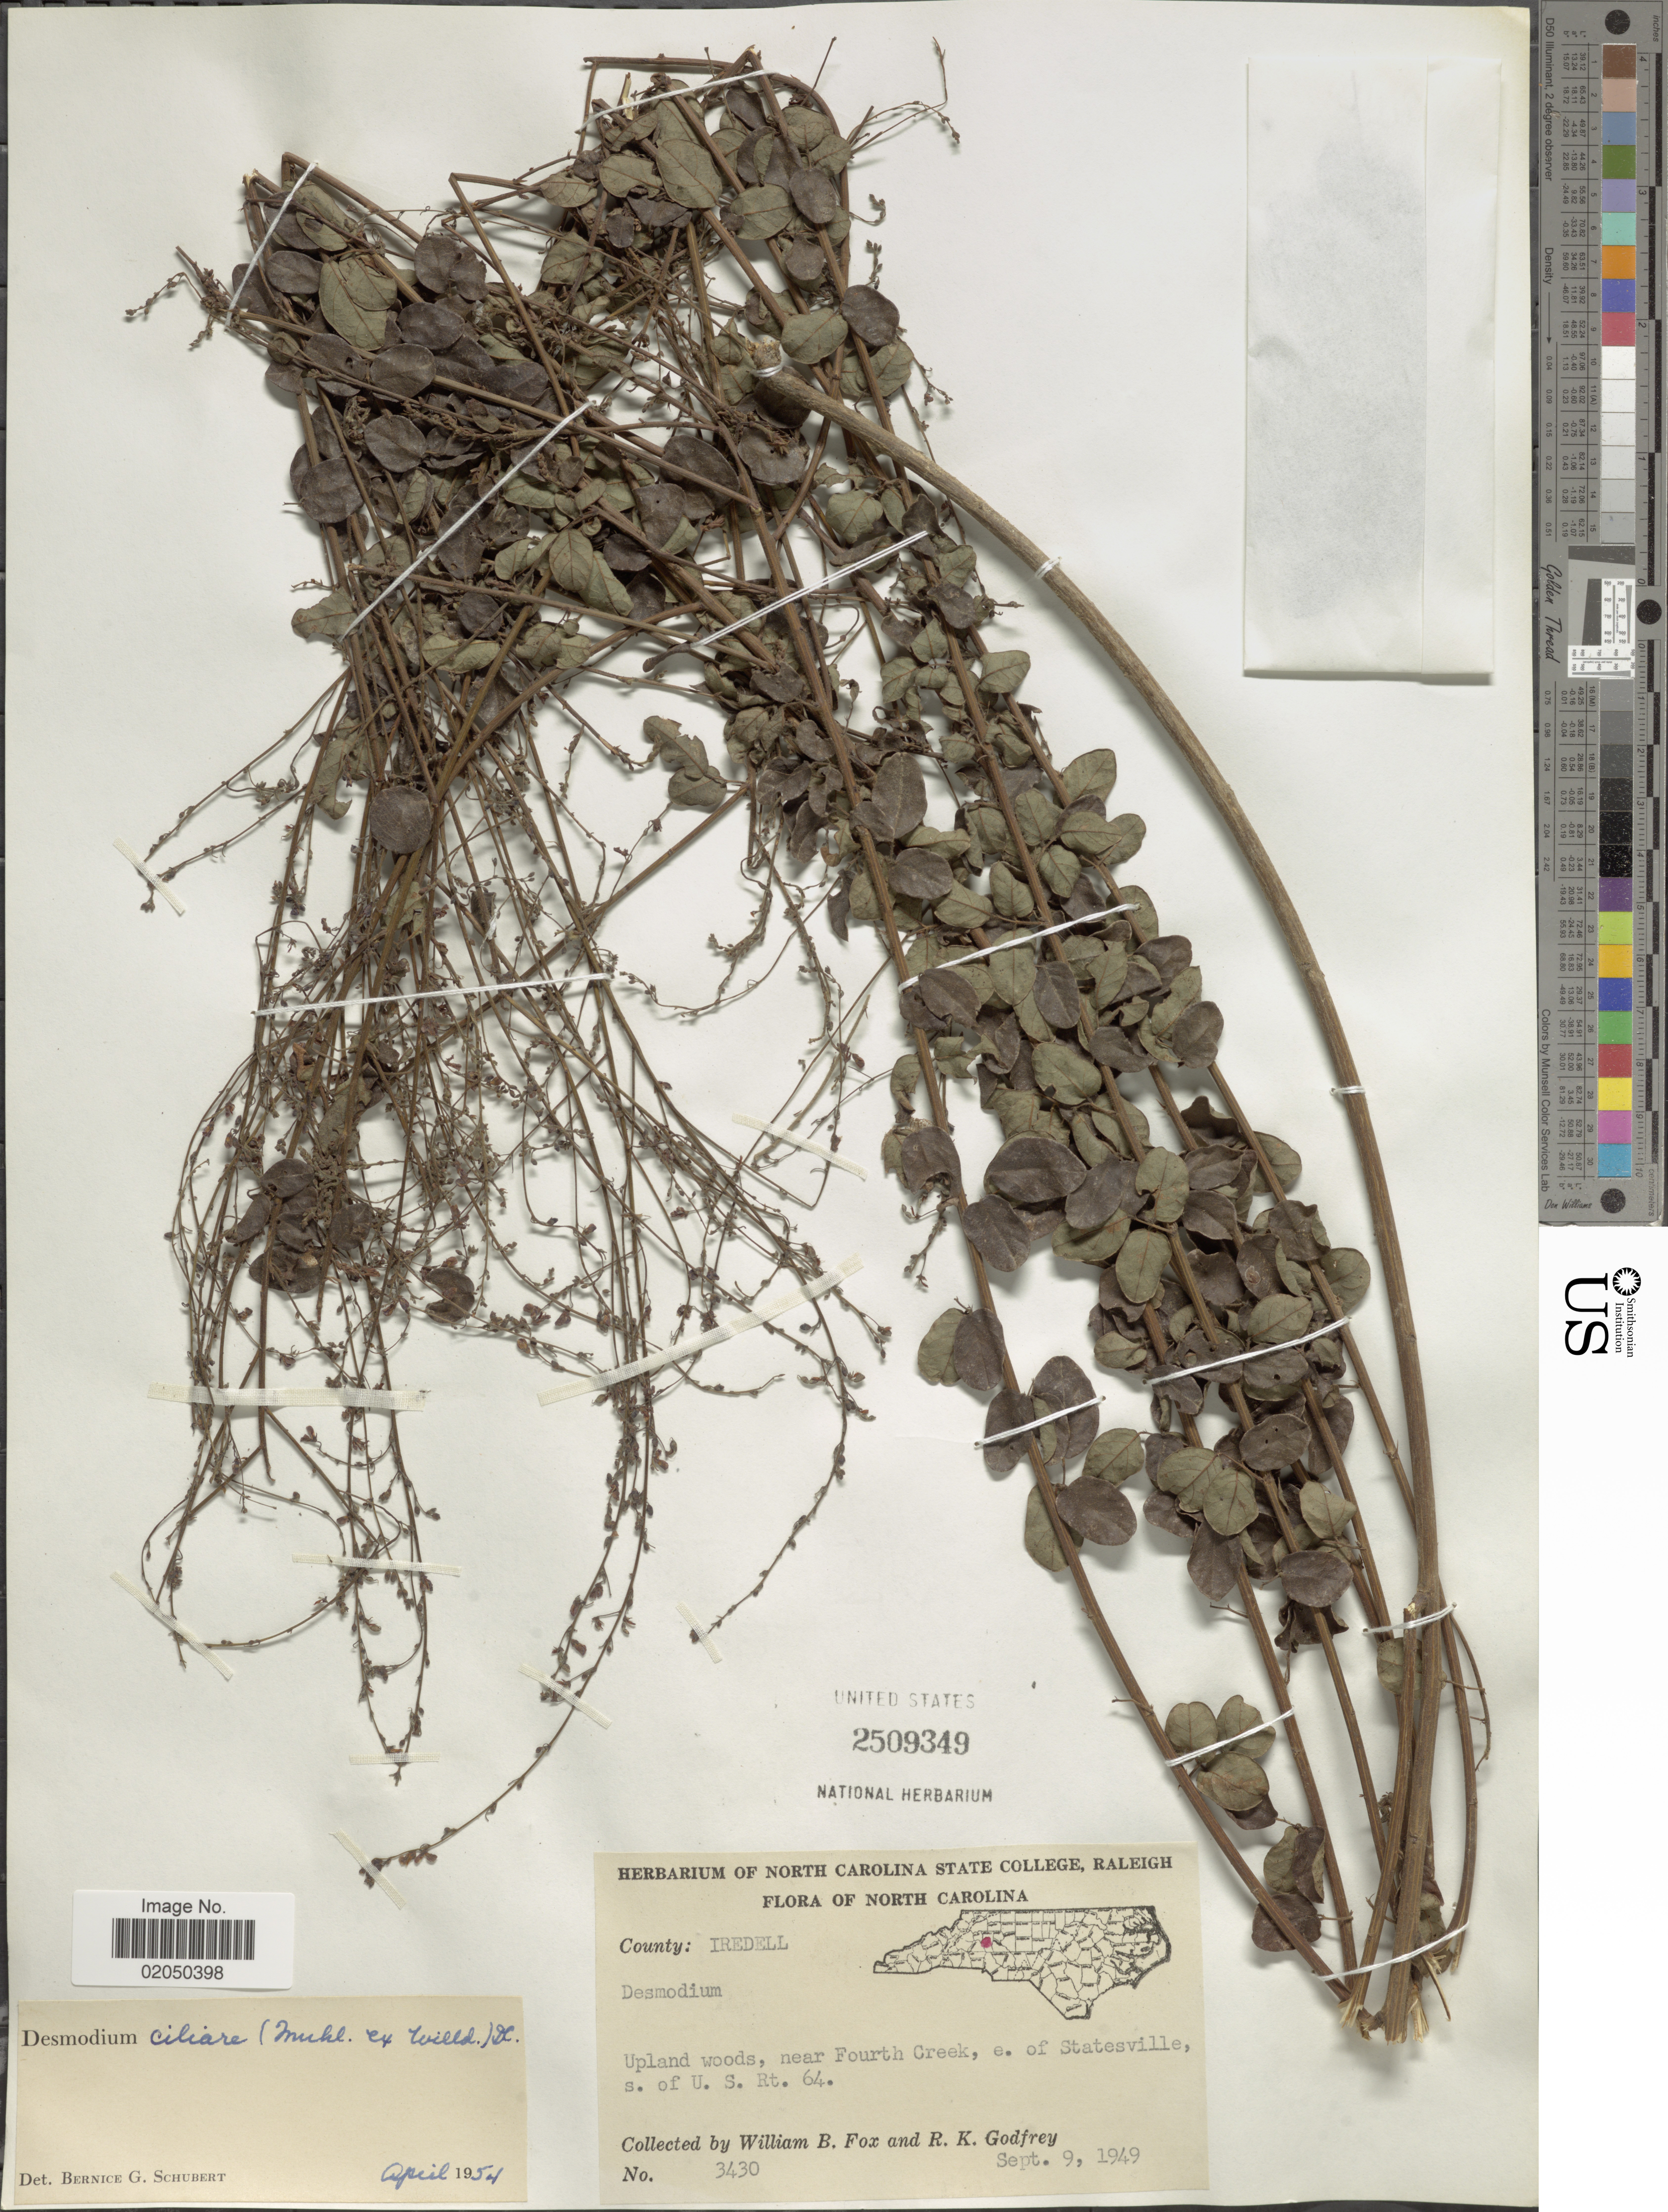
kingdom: Plantae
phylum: Tracheophyta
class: Magnoliopsida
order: Fabales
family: Fabaceae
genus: Desmodium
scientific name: Desmodium ciliare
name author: (Muhl. ex Willd.) DC.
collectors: W. B. Fox & R. K. Godfrey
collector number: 3430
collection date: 1949-09-09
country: United States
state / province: North Carolina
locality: County: Iredell, near Fourth Creek, e. of Statesville, s. of U.S. Rt. 64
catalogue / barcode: US 2509349